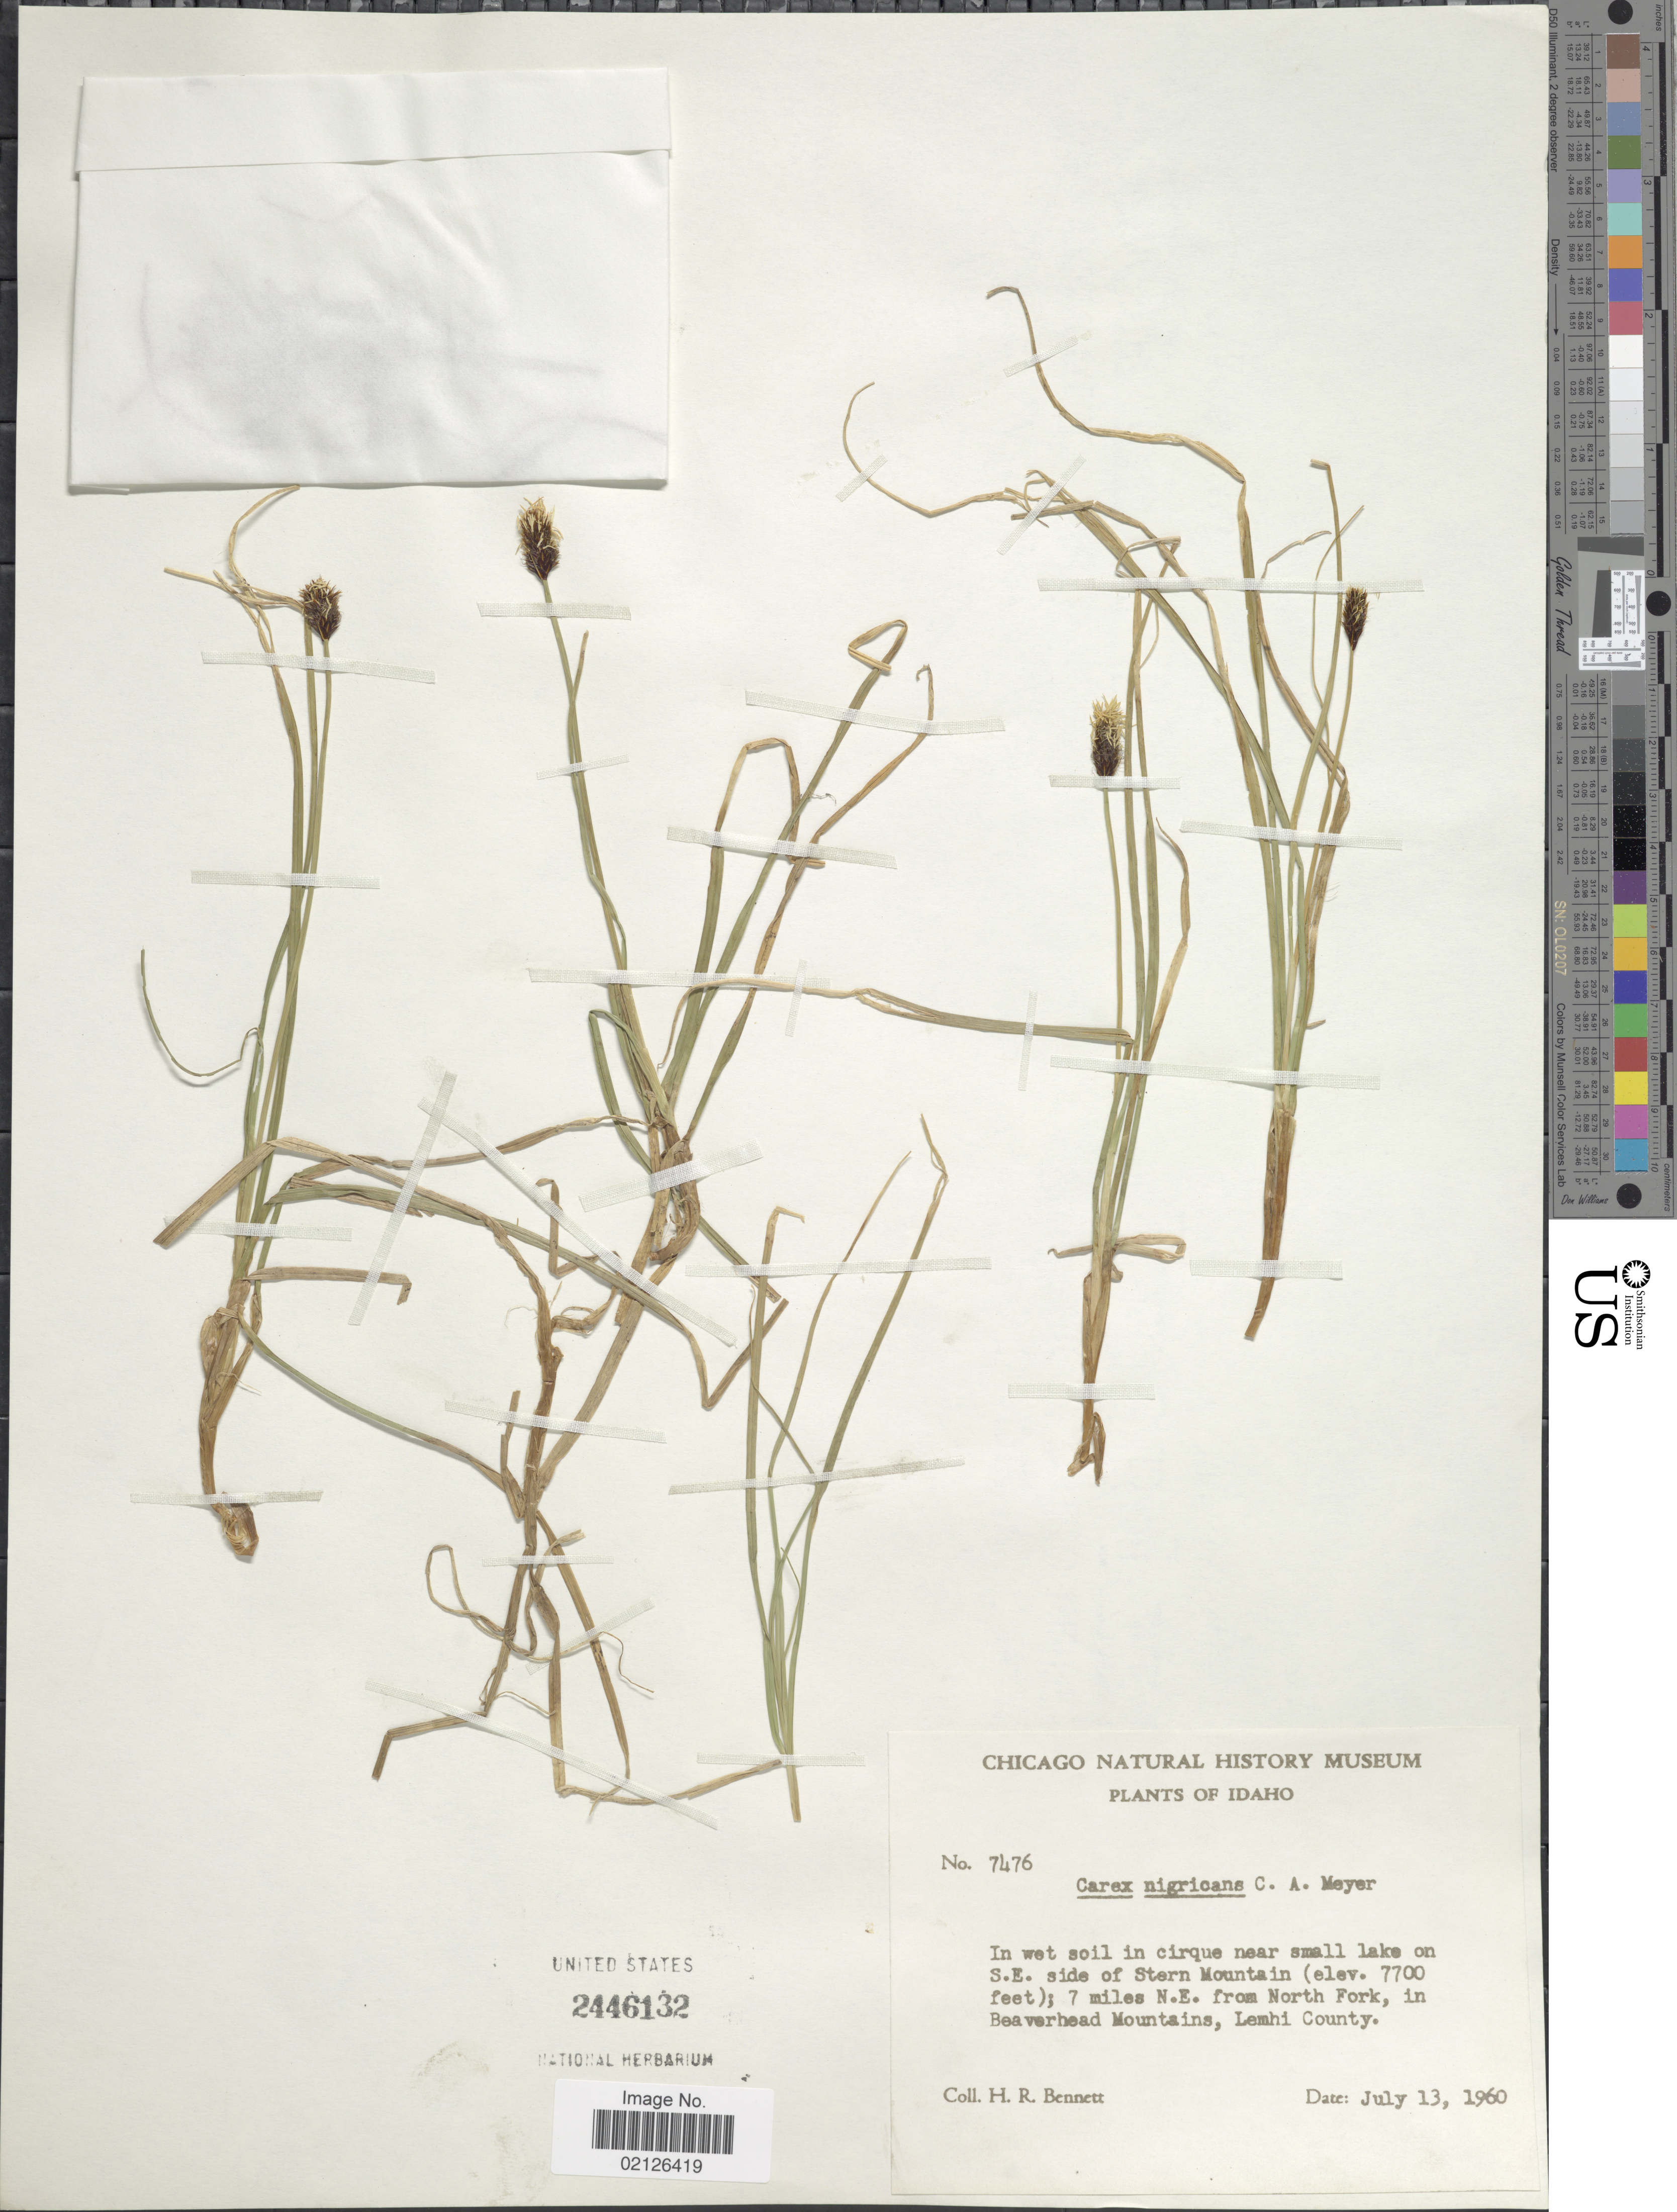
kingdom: Plantae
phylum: Tracheophyta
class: Liliopsida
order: Poales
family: Cyperaceae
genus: Carex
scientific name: Carex nigricans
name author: C.A. Mey.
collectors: H. R. Bennett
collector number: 7476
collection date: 1960-07-13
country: United States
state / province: Idaho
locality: In wet soil in cirque near small lake on S.E. side of Stern Mountain; 7 miles N.E. from North Fork, in Beaverhead Mountains, Lemhi County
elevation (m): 2347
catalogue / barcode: US 2446132